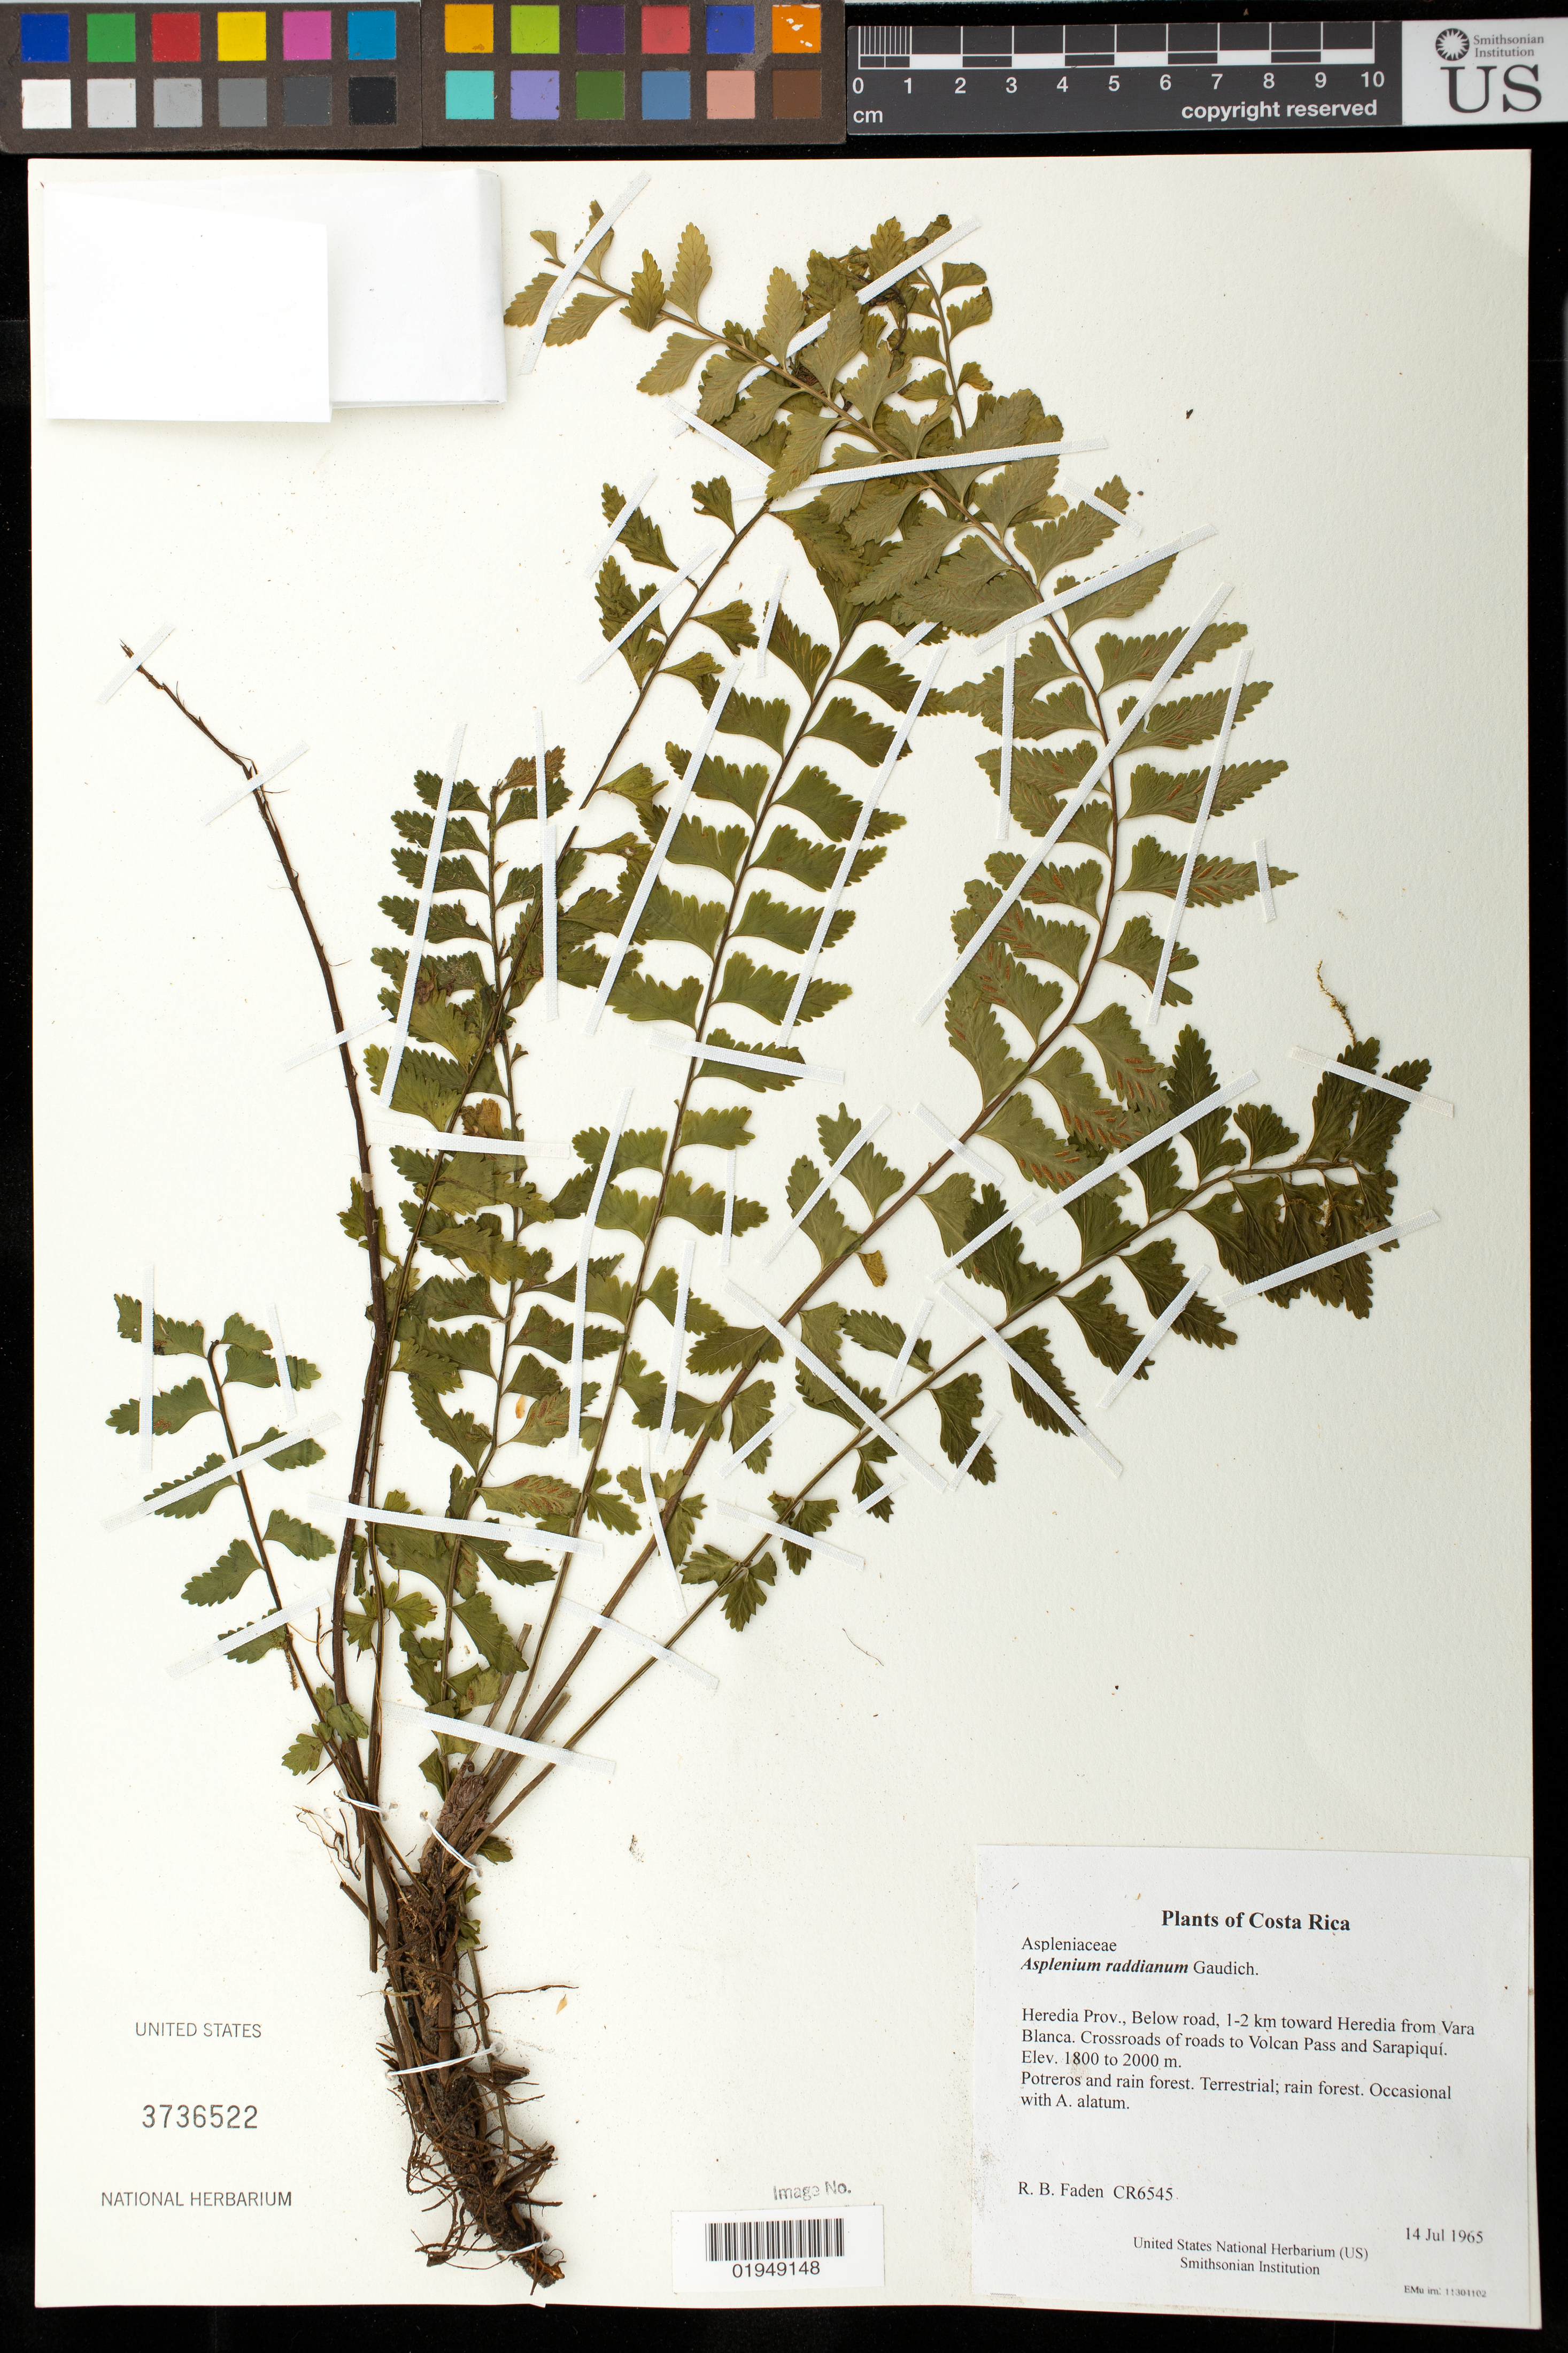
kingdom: Plantae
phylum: Tracheophyta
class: Polypodiopsida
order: Polypodiales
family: Aspleniaceae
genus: Asplenium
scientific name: Asplenium raddianum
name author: Gaudich.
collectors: R. B. Faden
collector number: CR6545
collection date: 1965-07-14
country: Costa Rica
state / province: Heredia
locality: Below road, 1-2 km toward Heredia from Vara Blanca. Crossroads of roads to Volcan Pass and Sarapiquí.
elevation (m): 1800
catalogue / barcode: US 3736522